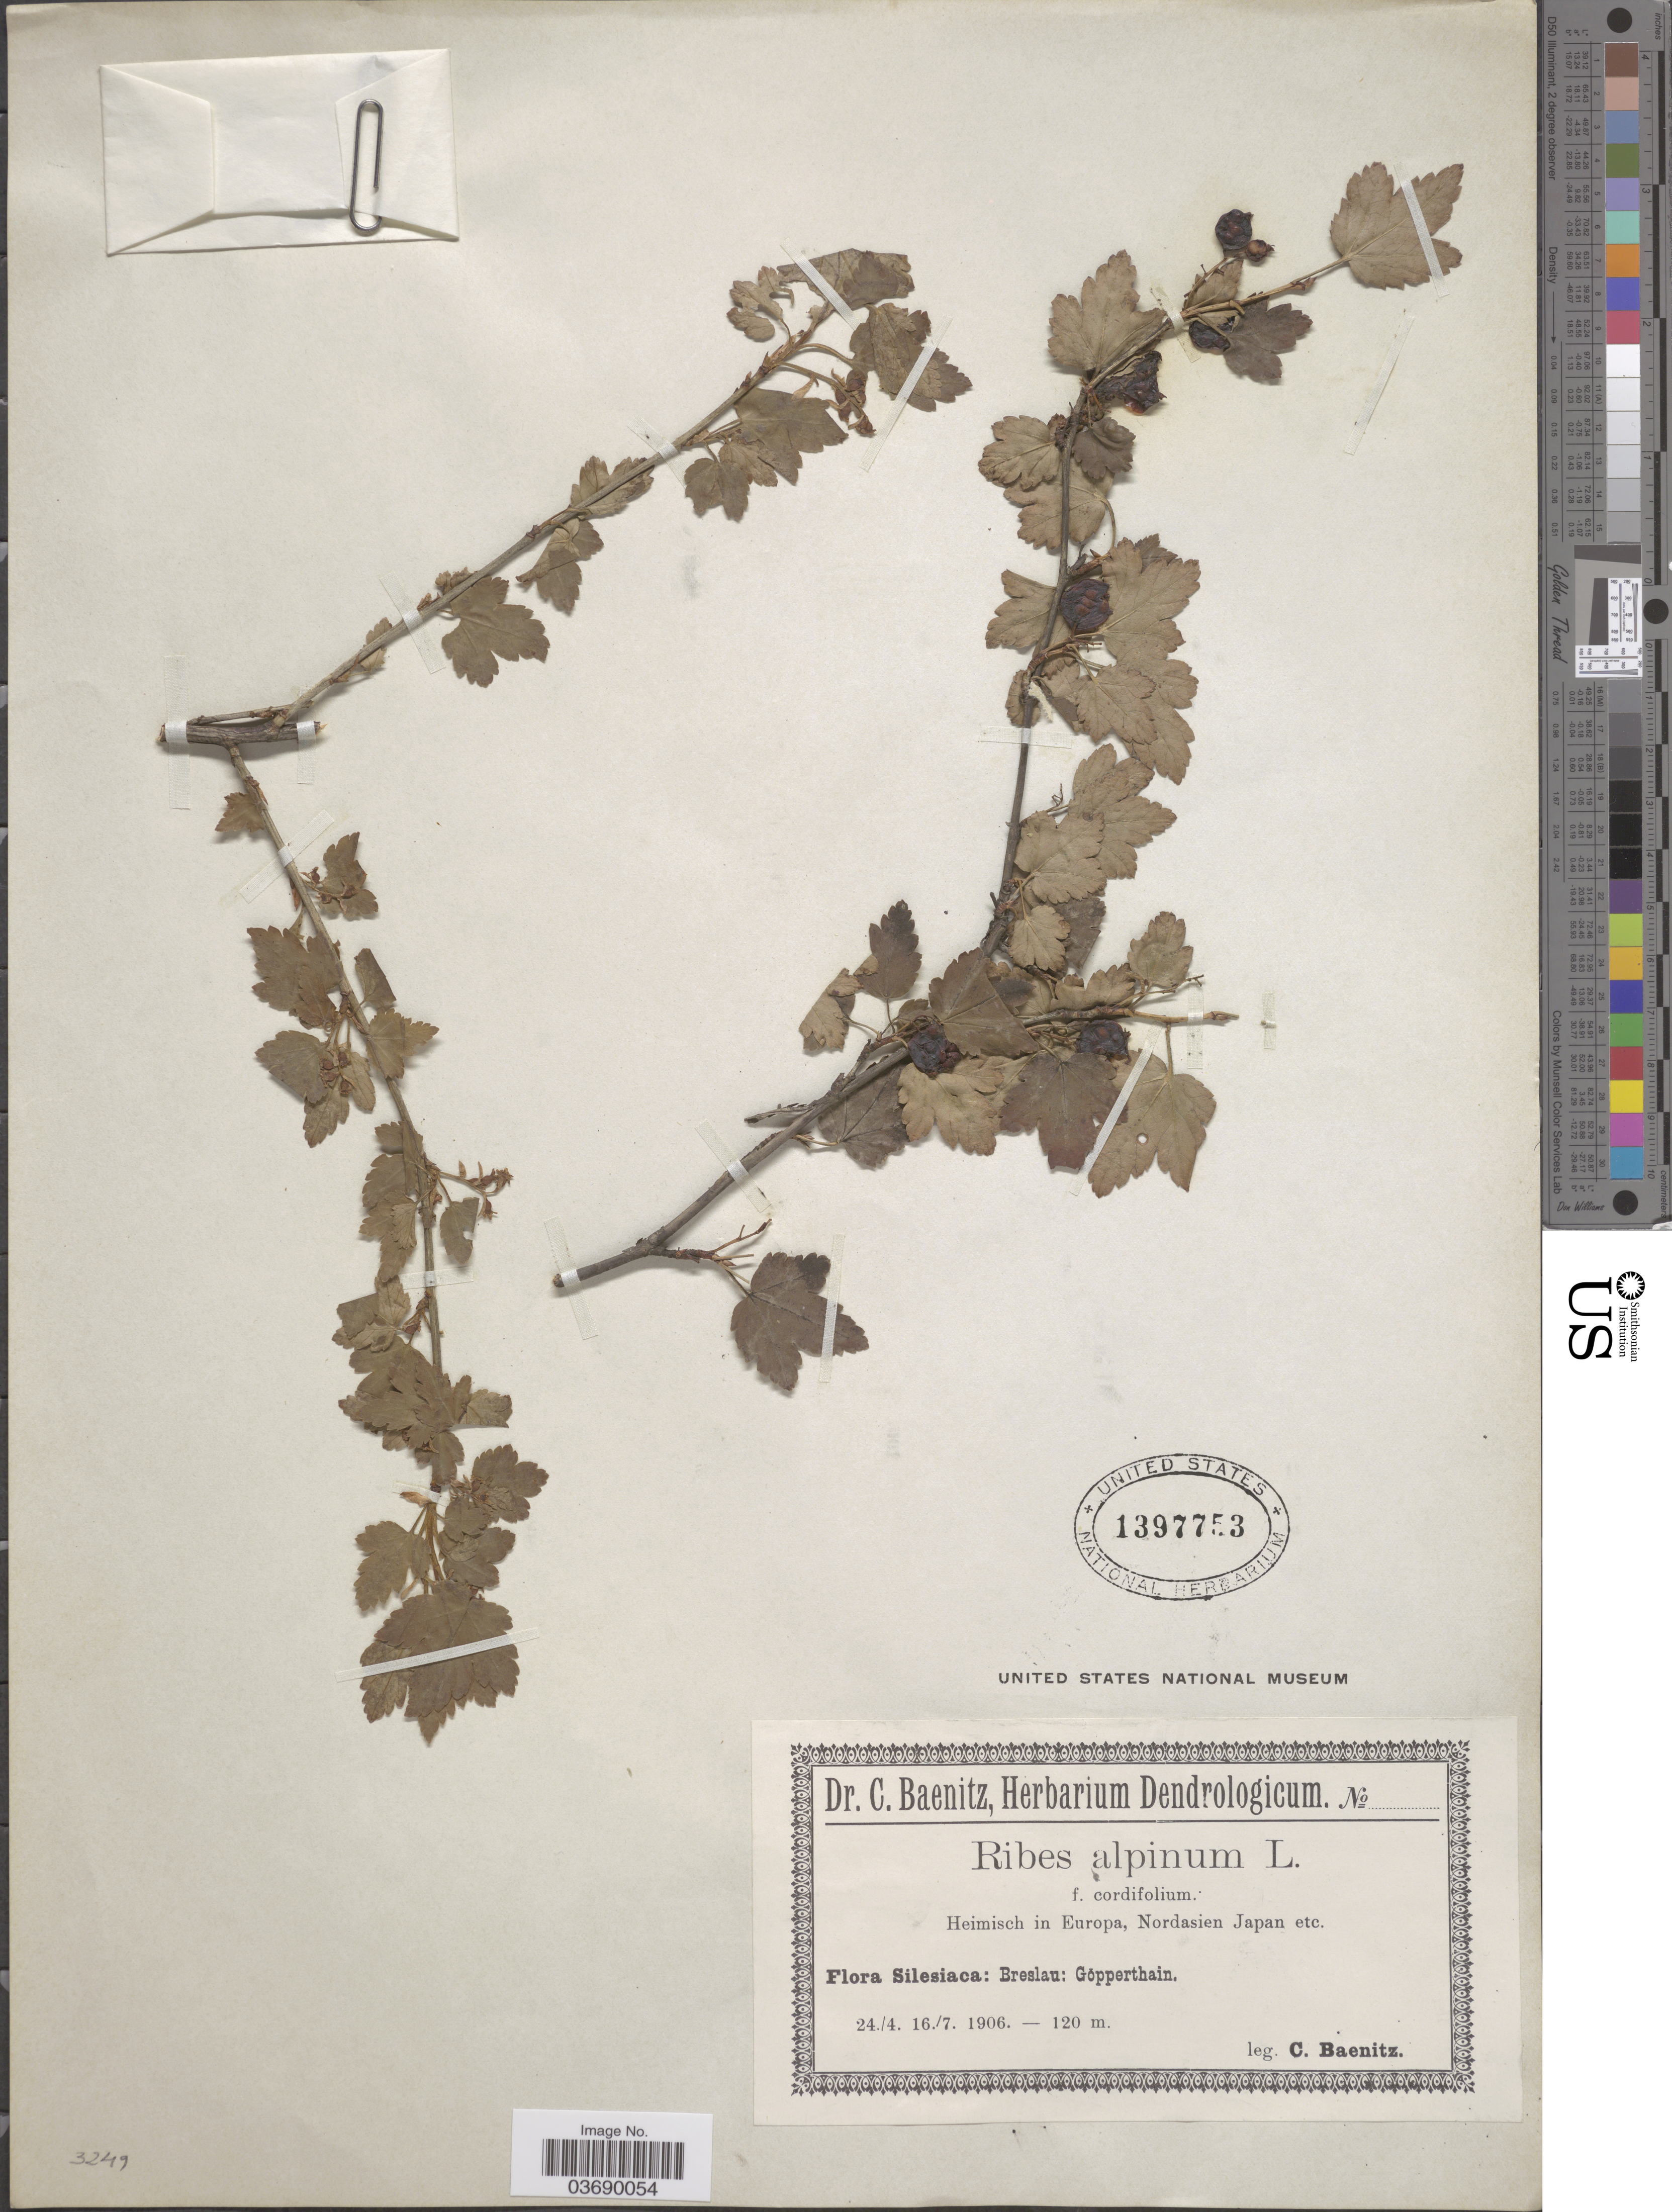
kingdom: Plantae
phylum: Tracheophyta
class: Magnoliopsida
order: Saxifragales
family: Grossulariaceae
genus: Ribes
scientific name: Ribes alpinum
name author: L.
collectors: C. G. Baenitz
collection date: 1906-04-24/1906-07-16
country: Poland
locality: Silesiaca: Breslau: Gŏpperthain.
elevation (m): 120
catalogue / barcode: US 1397753